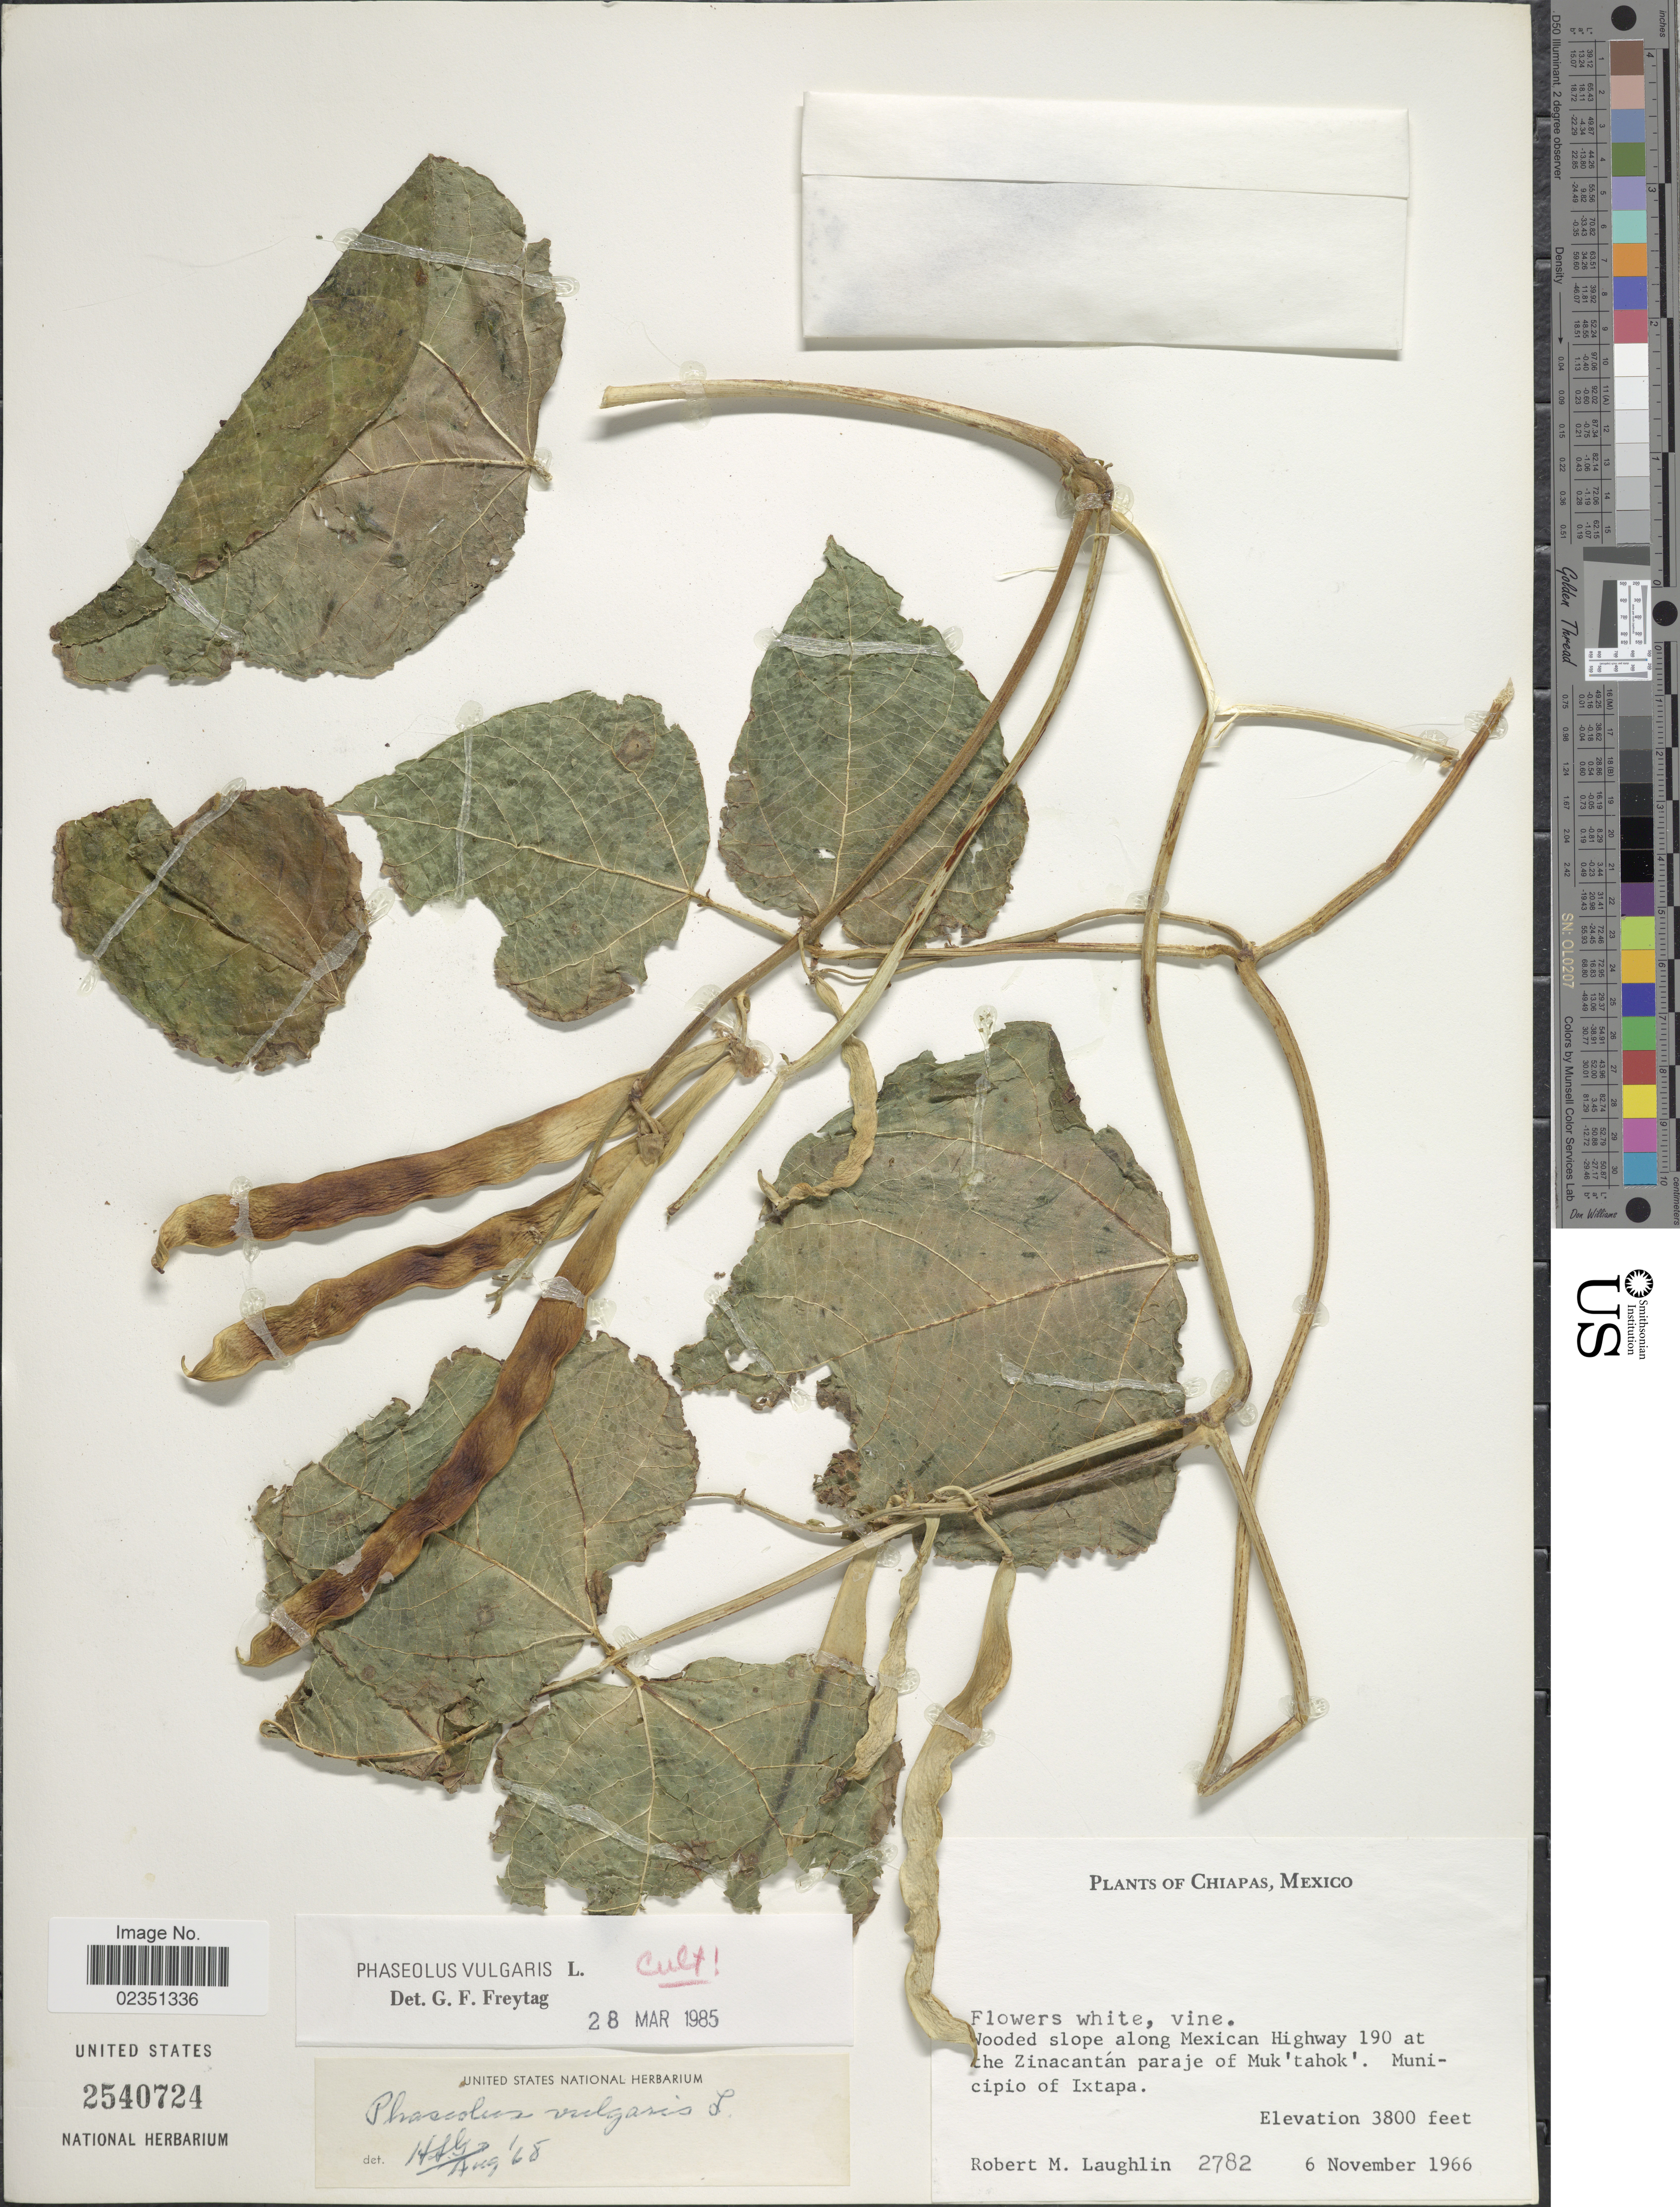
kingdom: Plantae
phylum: Tracheophyta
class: Magnoliopsida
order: Fabales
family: Fabaceae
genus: Phaseolus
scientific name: Phaseolus vulgaris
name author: L.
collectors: R. M. Laughlin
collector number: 2782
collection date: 1966-11-06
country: Mexico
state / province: Chiapas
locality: Wooded slope along Mexican Highway 190 at the Zinacantan paraje of Muk'tahok. Municipio of Ixtapa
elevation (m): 1158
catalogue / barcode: US 2540724